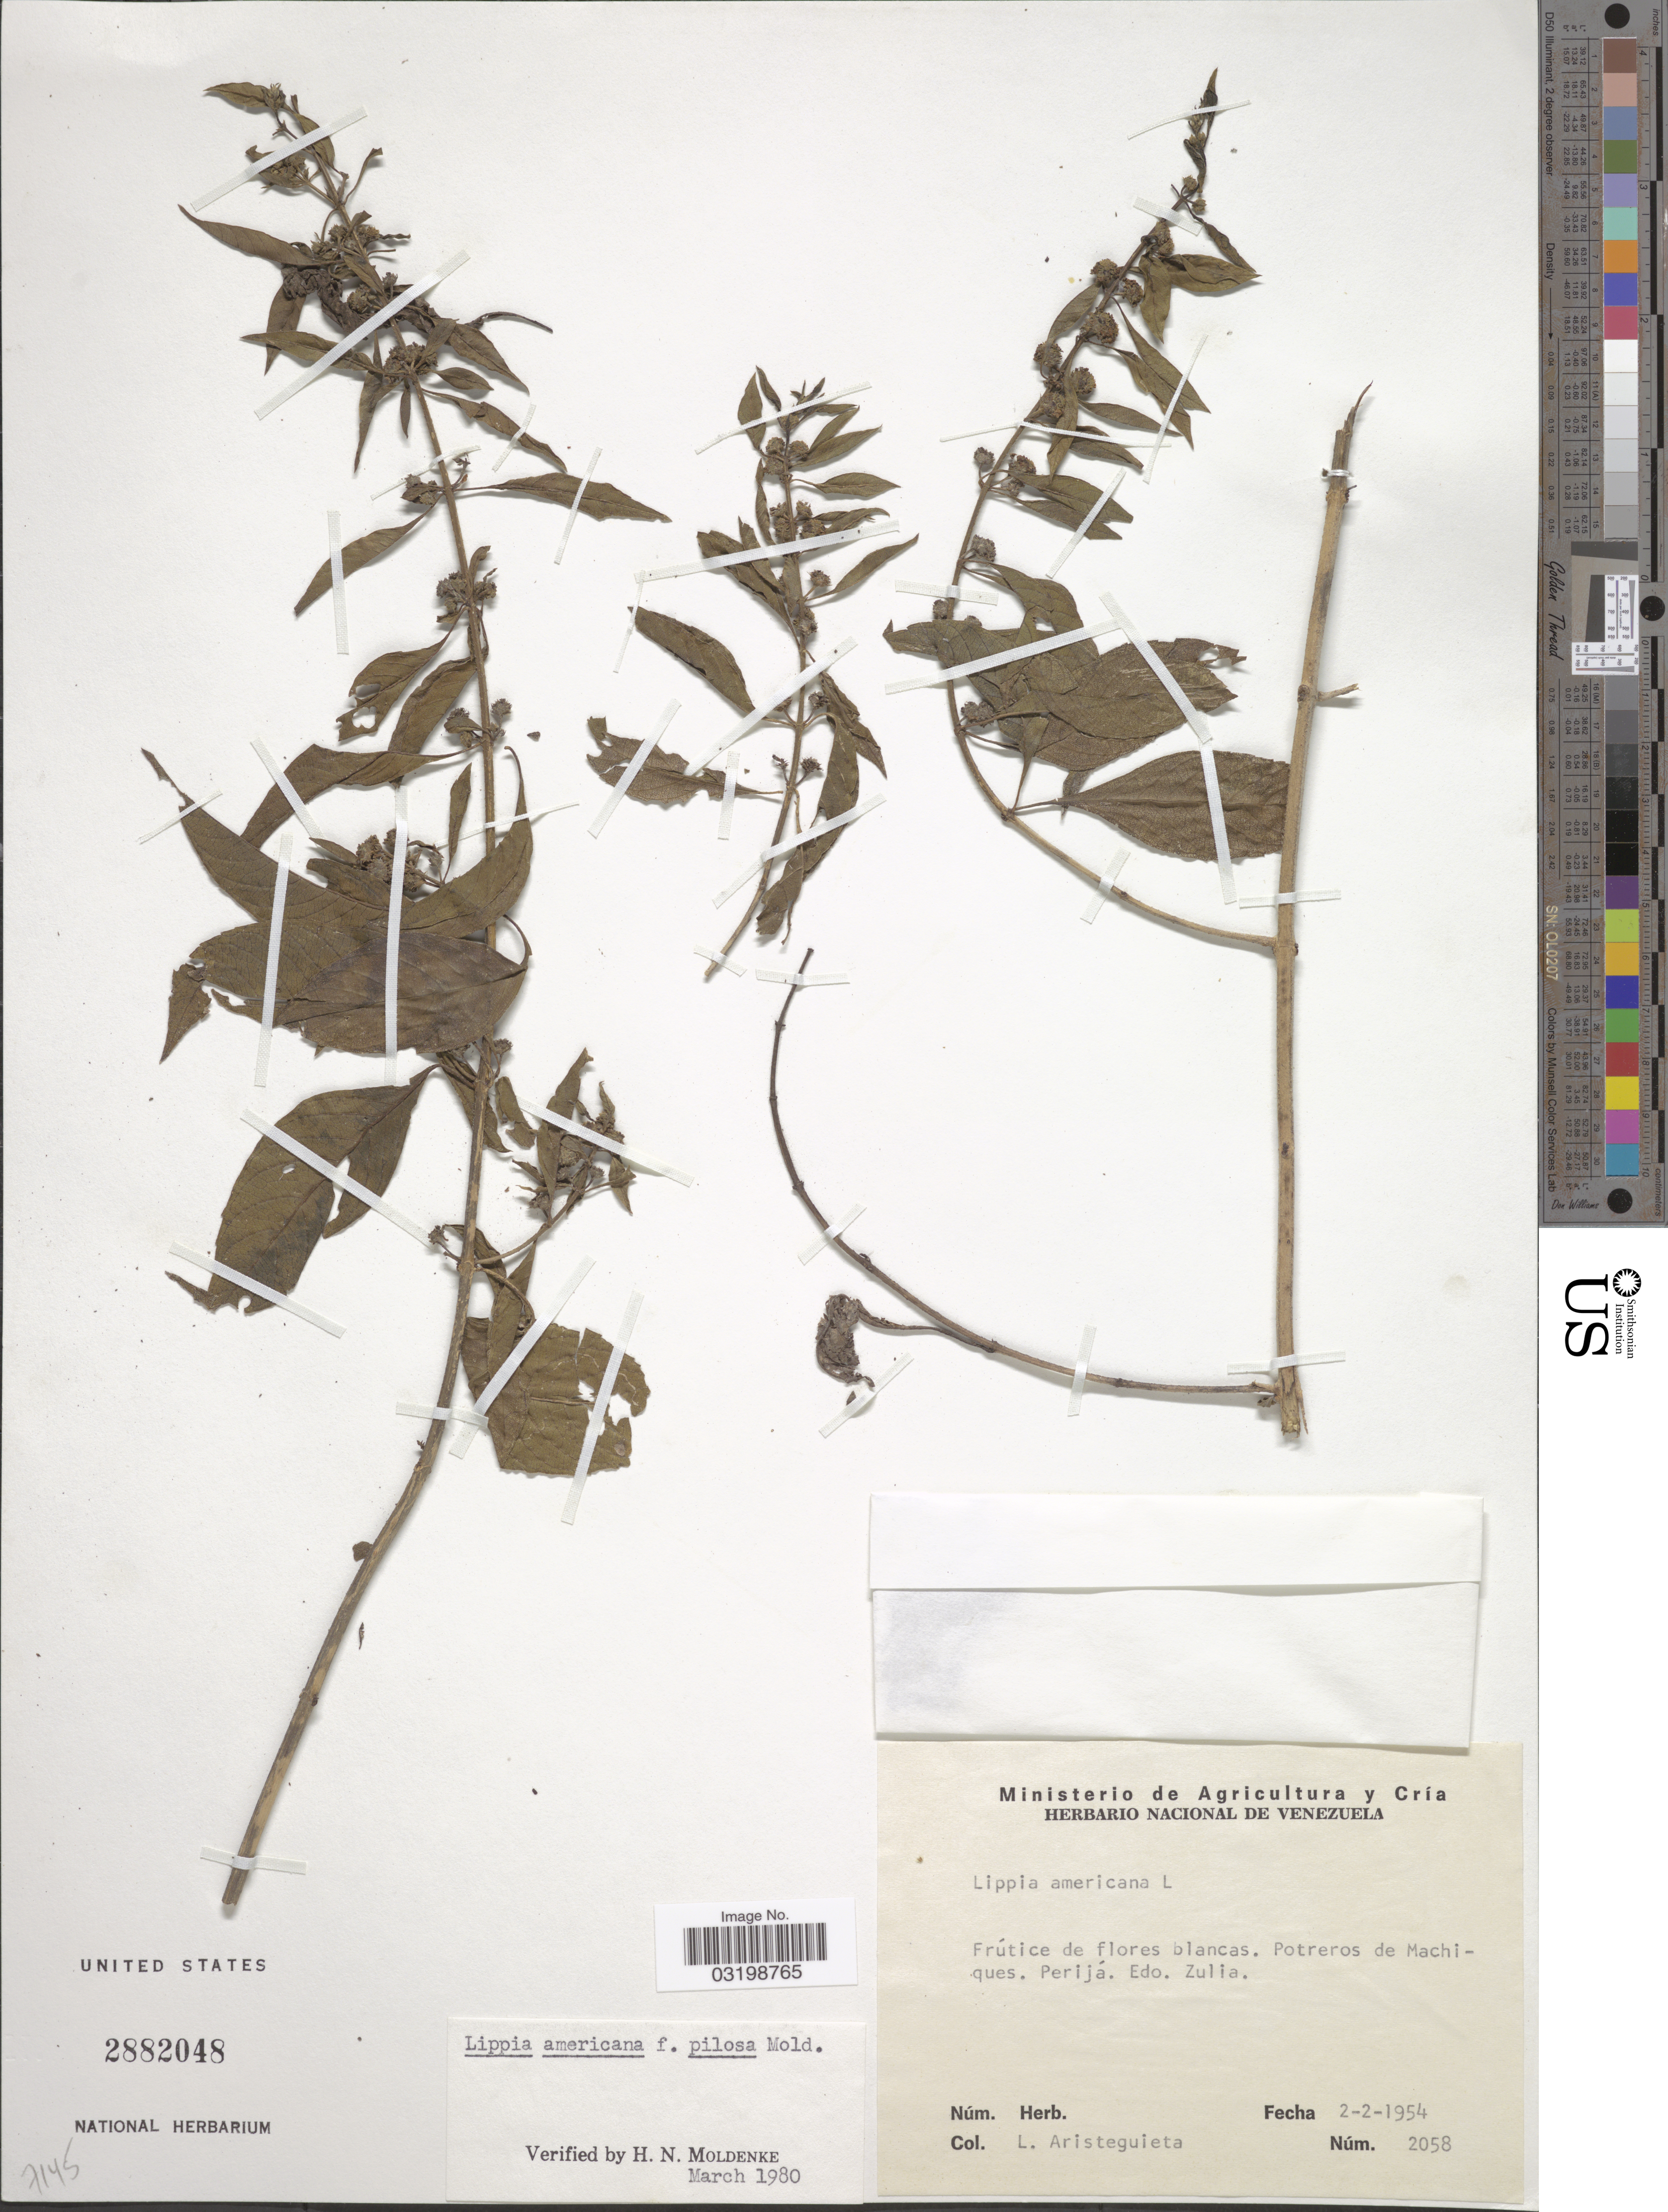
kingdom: Plantae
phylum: Tracheophyta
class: Magnoliopsida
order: Lamiales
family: Verbenaceae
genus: Lippia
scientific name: Lippia americana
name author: L.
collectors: L. Aristeguieta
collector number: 2058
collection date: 1954-02-02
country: Venezuela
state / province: Zulia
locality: Potreros de Machiques. Perijá.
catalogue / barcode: US 2882048